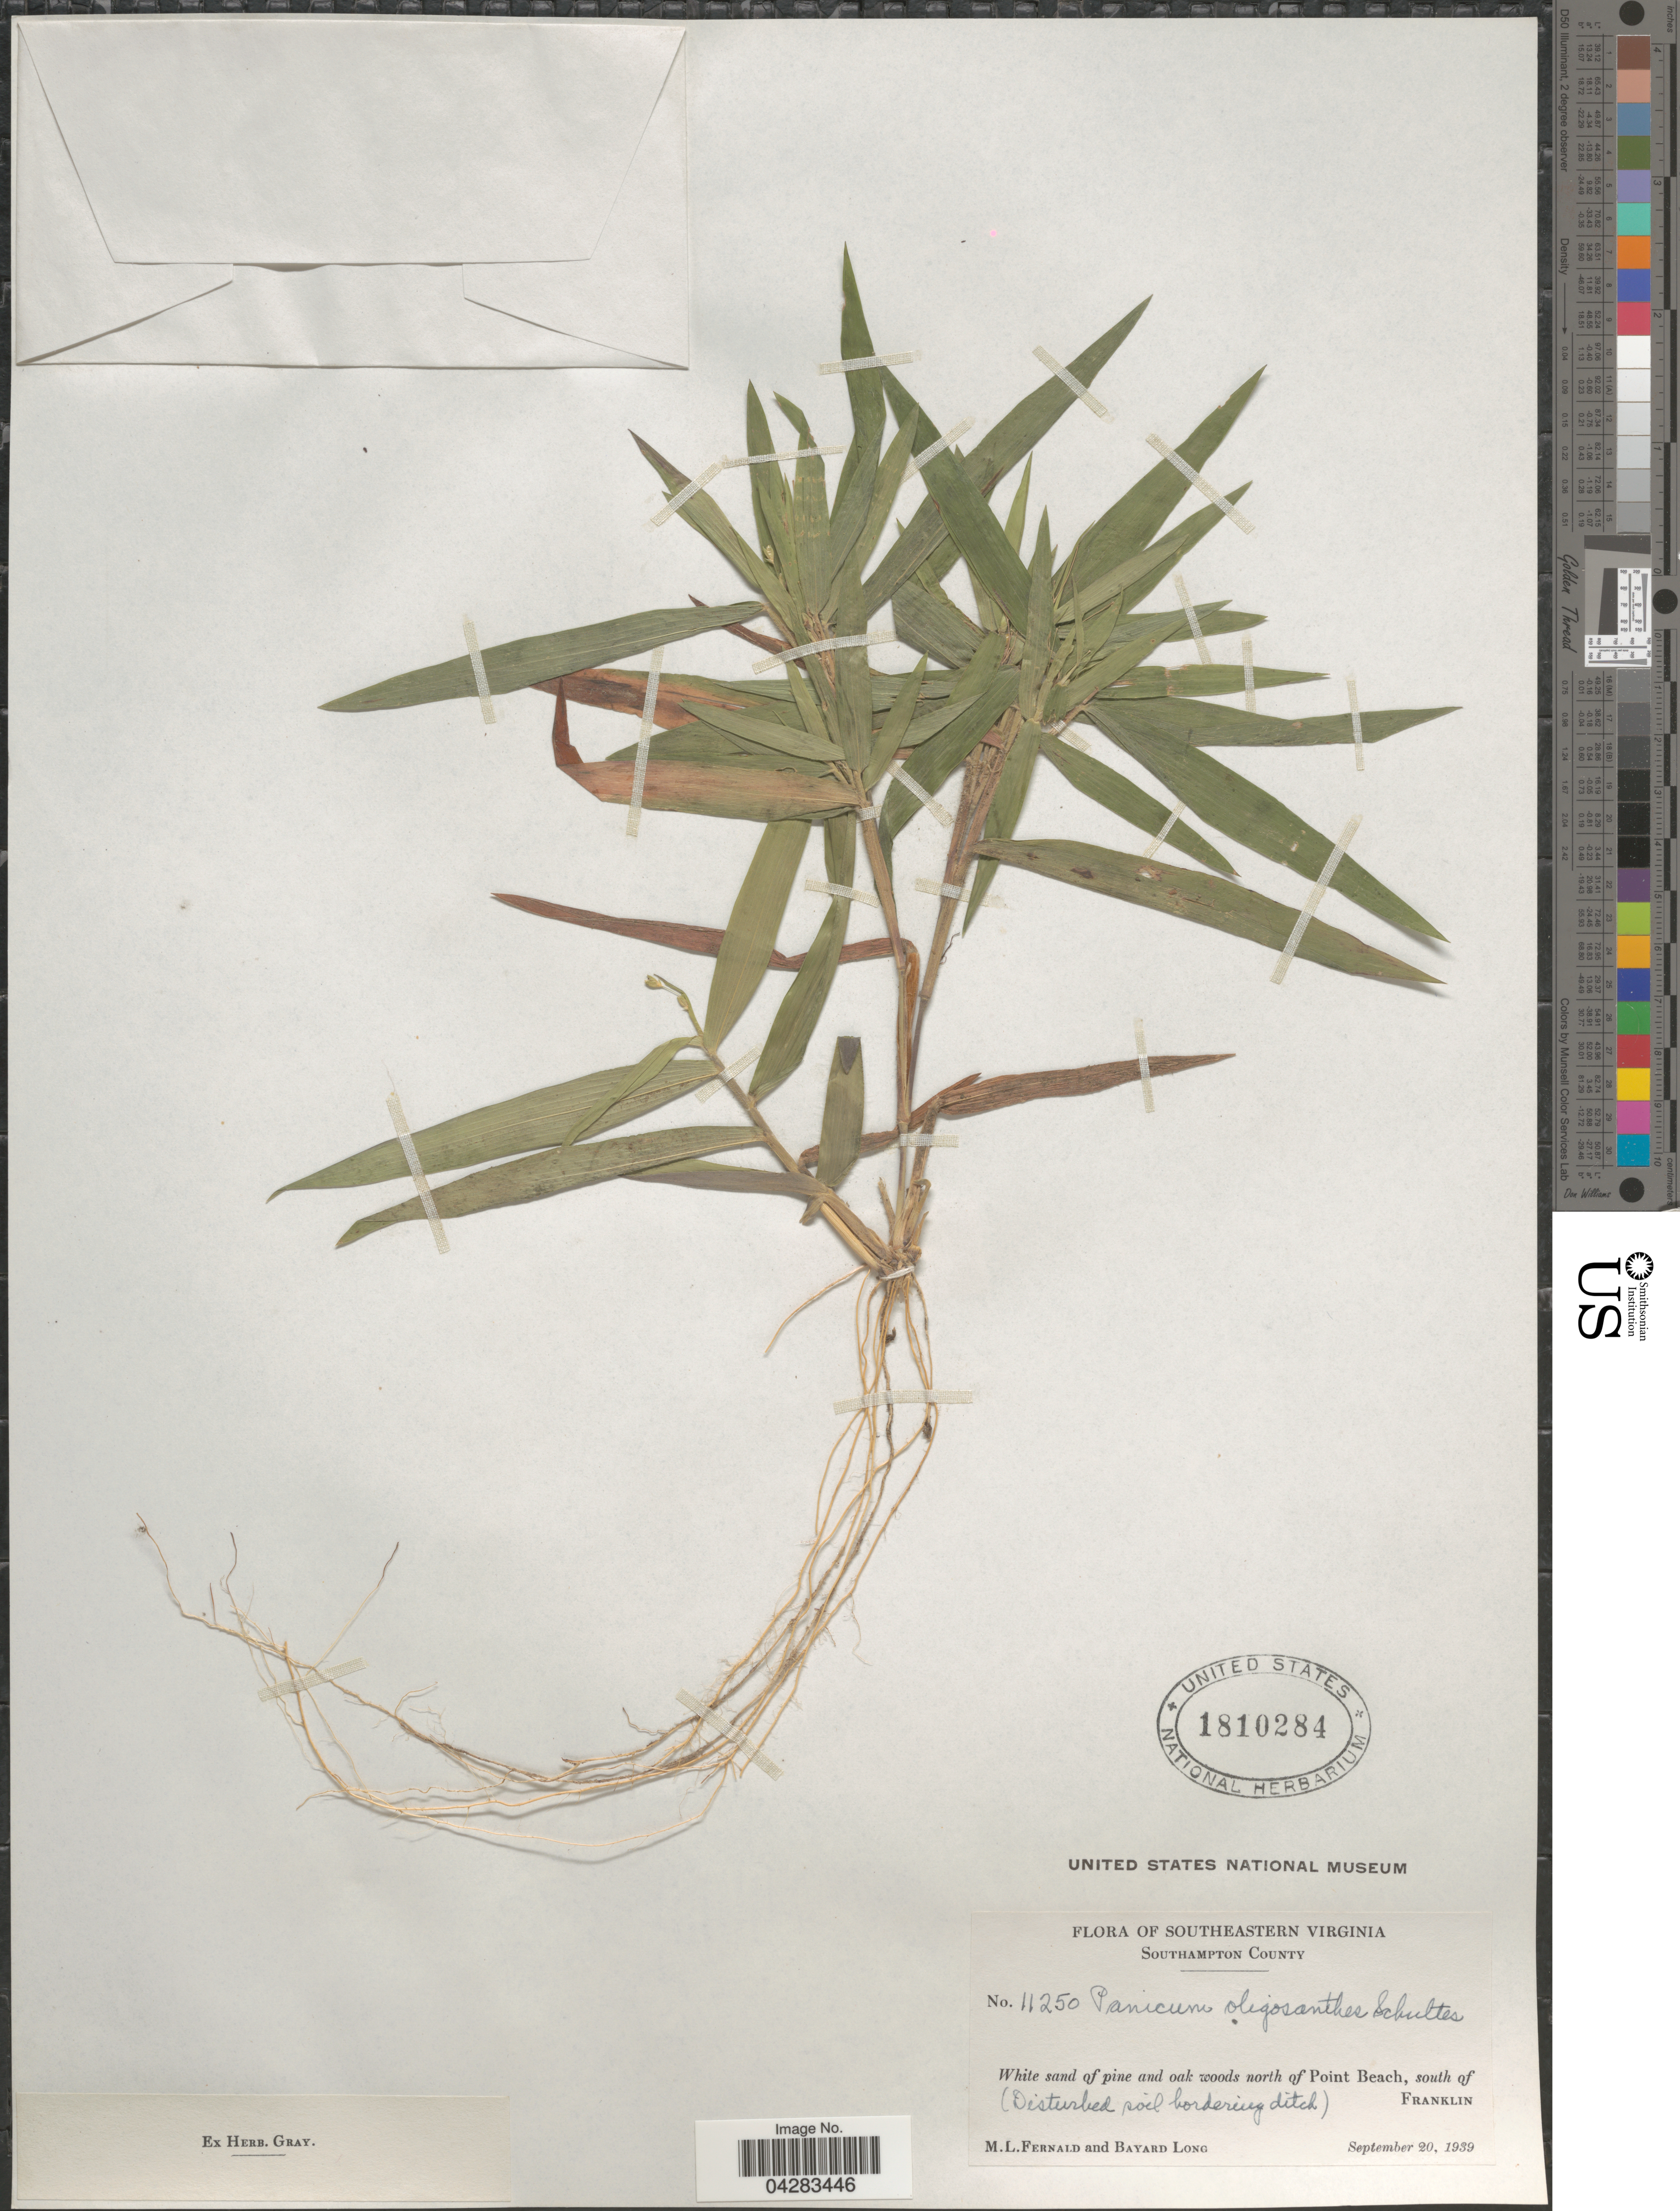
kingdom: Plantae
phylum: Tracheophyta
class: Liliopsida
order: Poales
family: Poaceae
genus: Dichanthelium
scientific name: Dichanthelium oligosanthes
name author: (Schult.) Gould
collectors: M. L. Fernald & B. Long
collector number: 11250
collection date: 1939-09-20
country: United States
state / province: Virginia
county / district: Southampton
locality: Southeastern Virginia. Southampton County. North of Point Beach, south of Franklin.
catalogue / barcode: US 1810284